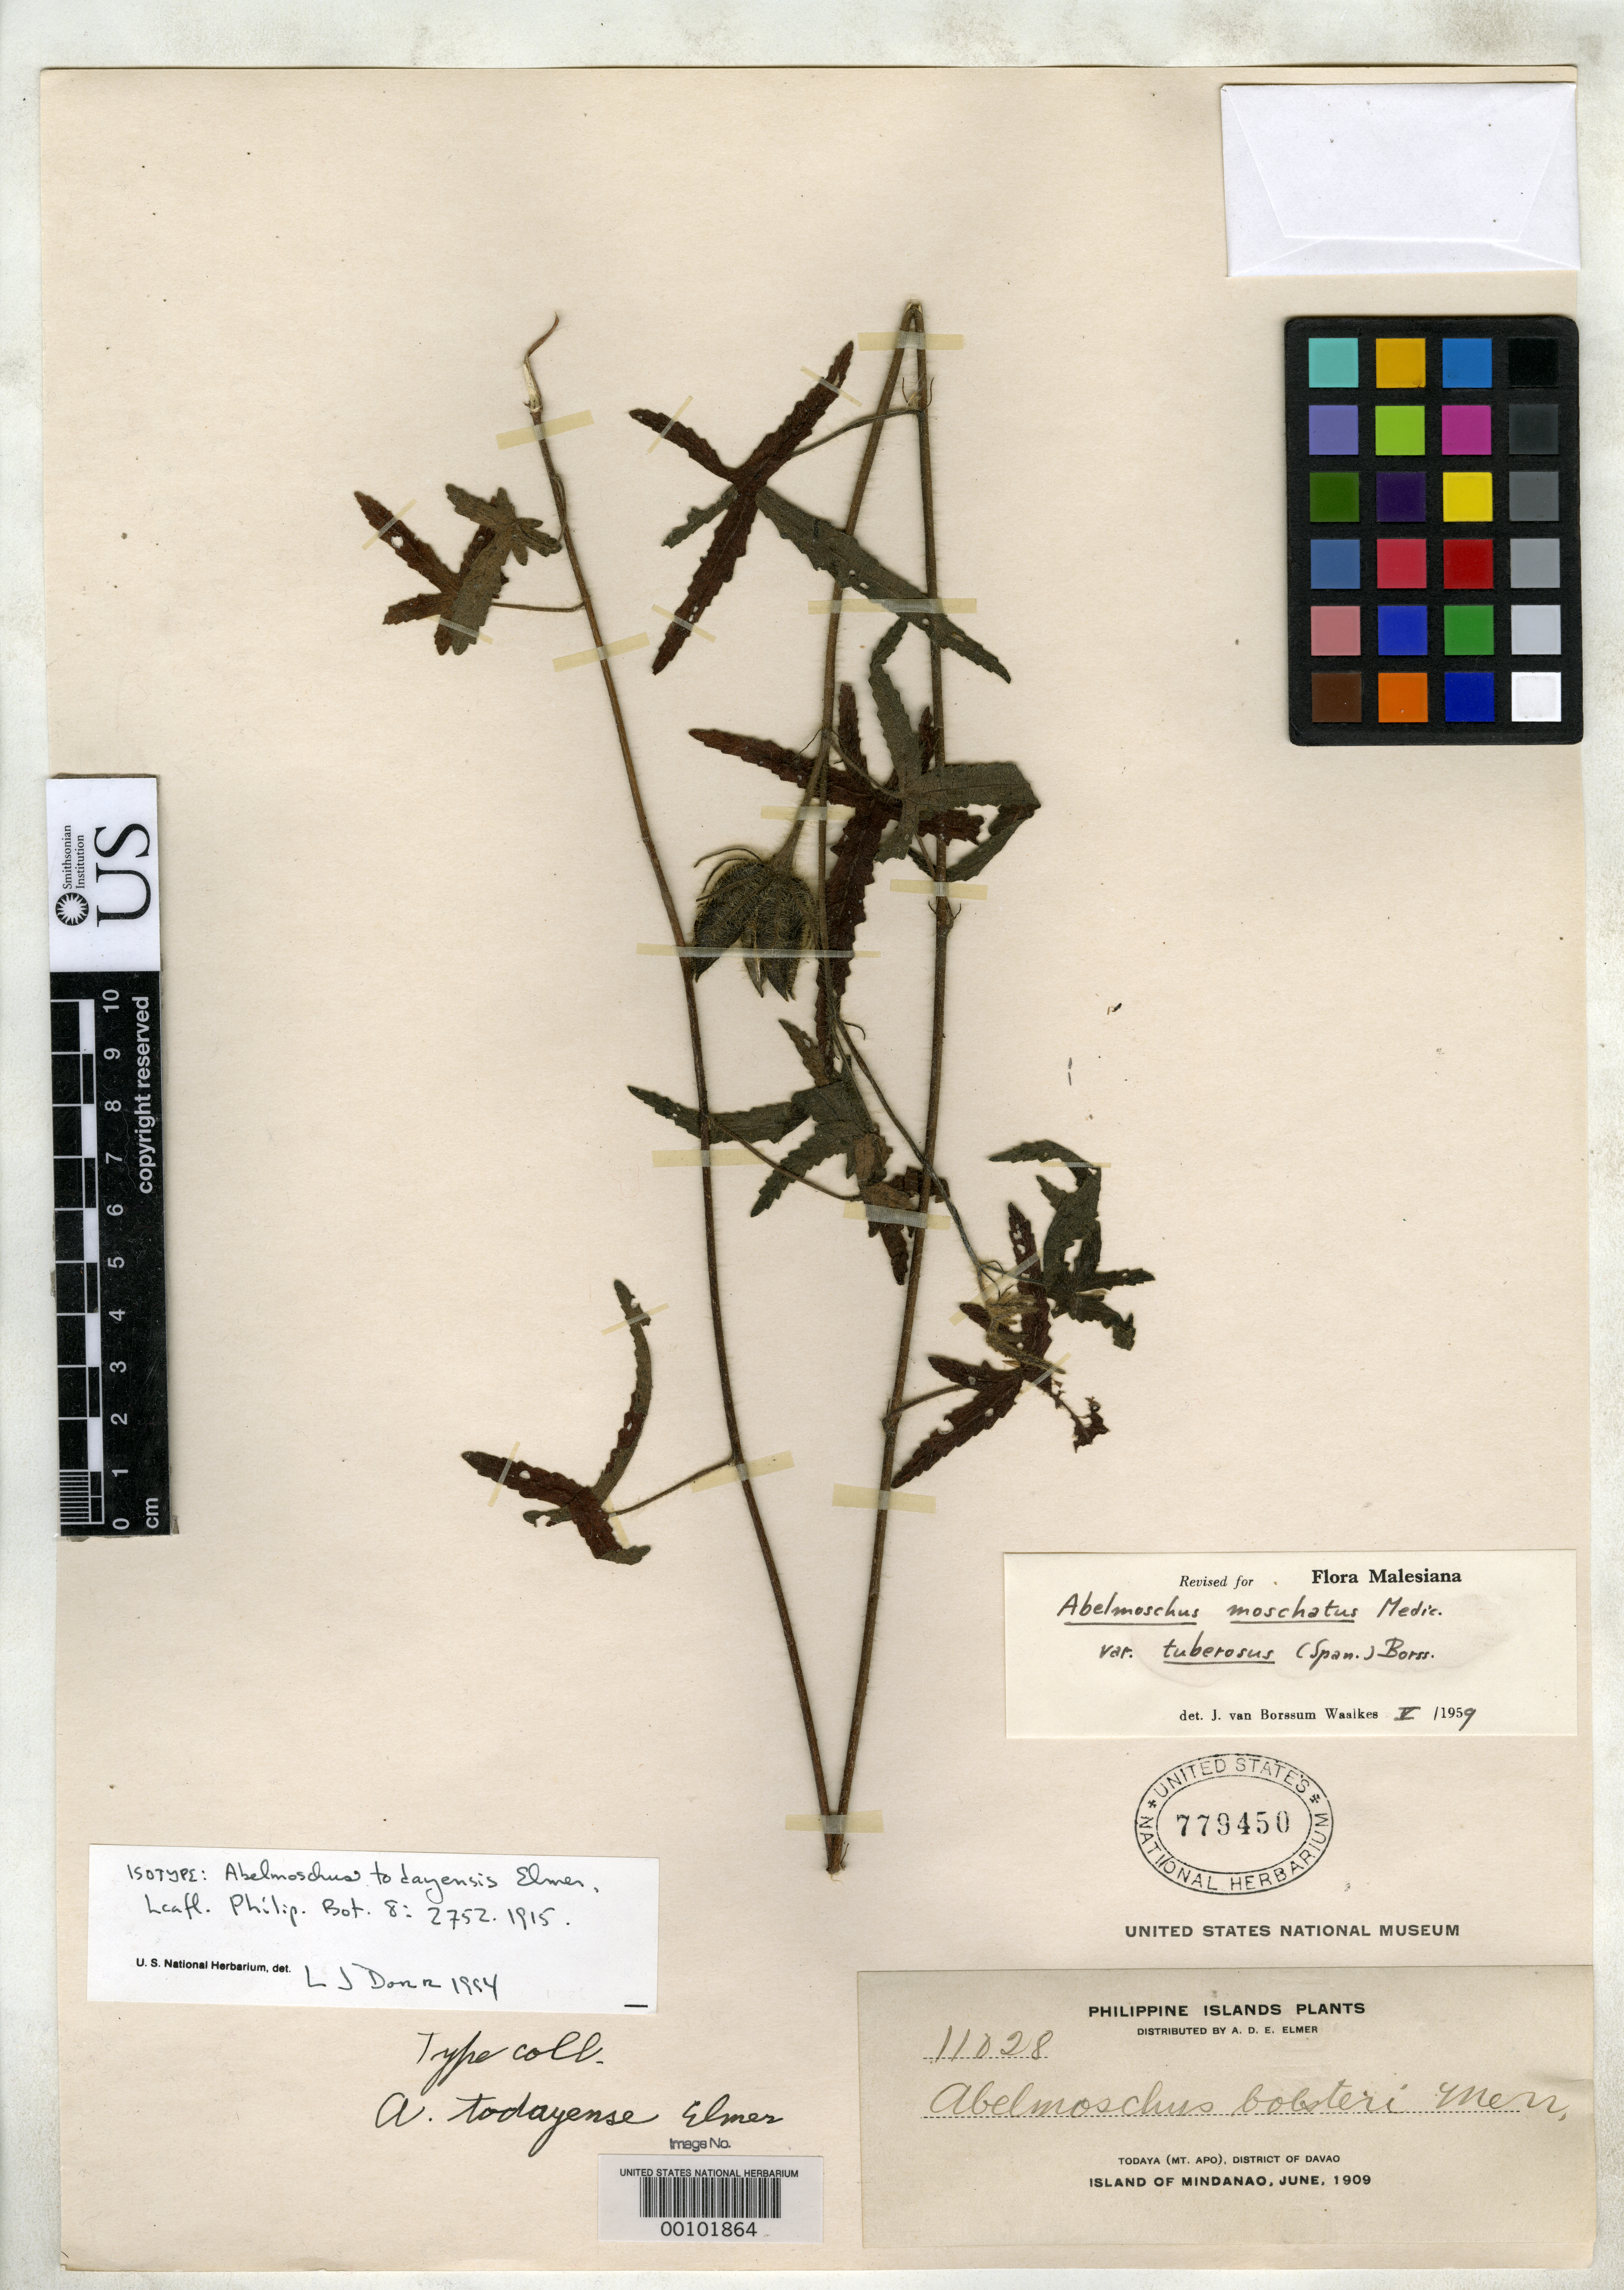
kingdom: Plantae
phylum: Tracheophyta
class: Magnoliopsida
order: Malvales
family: Malvaceae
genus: Abelmoschus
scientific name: Abelmoschus todayense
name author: Elmer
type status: Isotype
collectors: A. D. E. Elmer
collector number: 11028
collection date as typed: Jun 1909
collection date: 1909-06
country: Philippines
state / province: Davao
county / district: Davao del Sur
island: Mindanao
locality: Mt. Apo, Todayo.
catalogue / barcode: US 779450